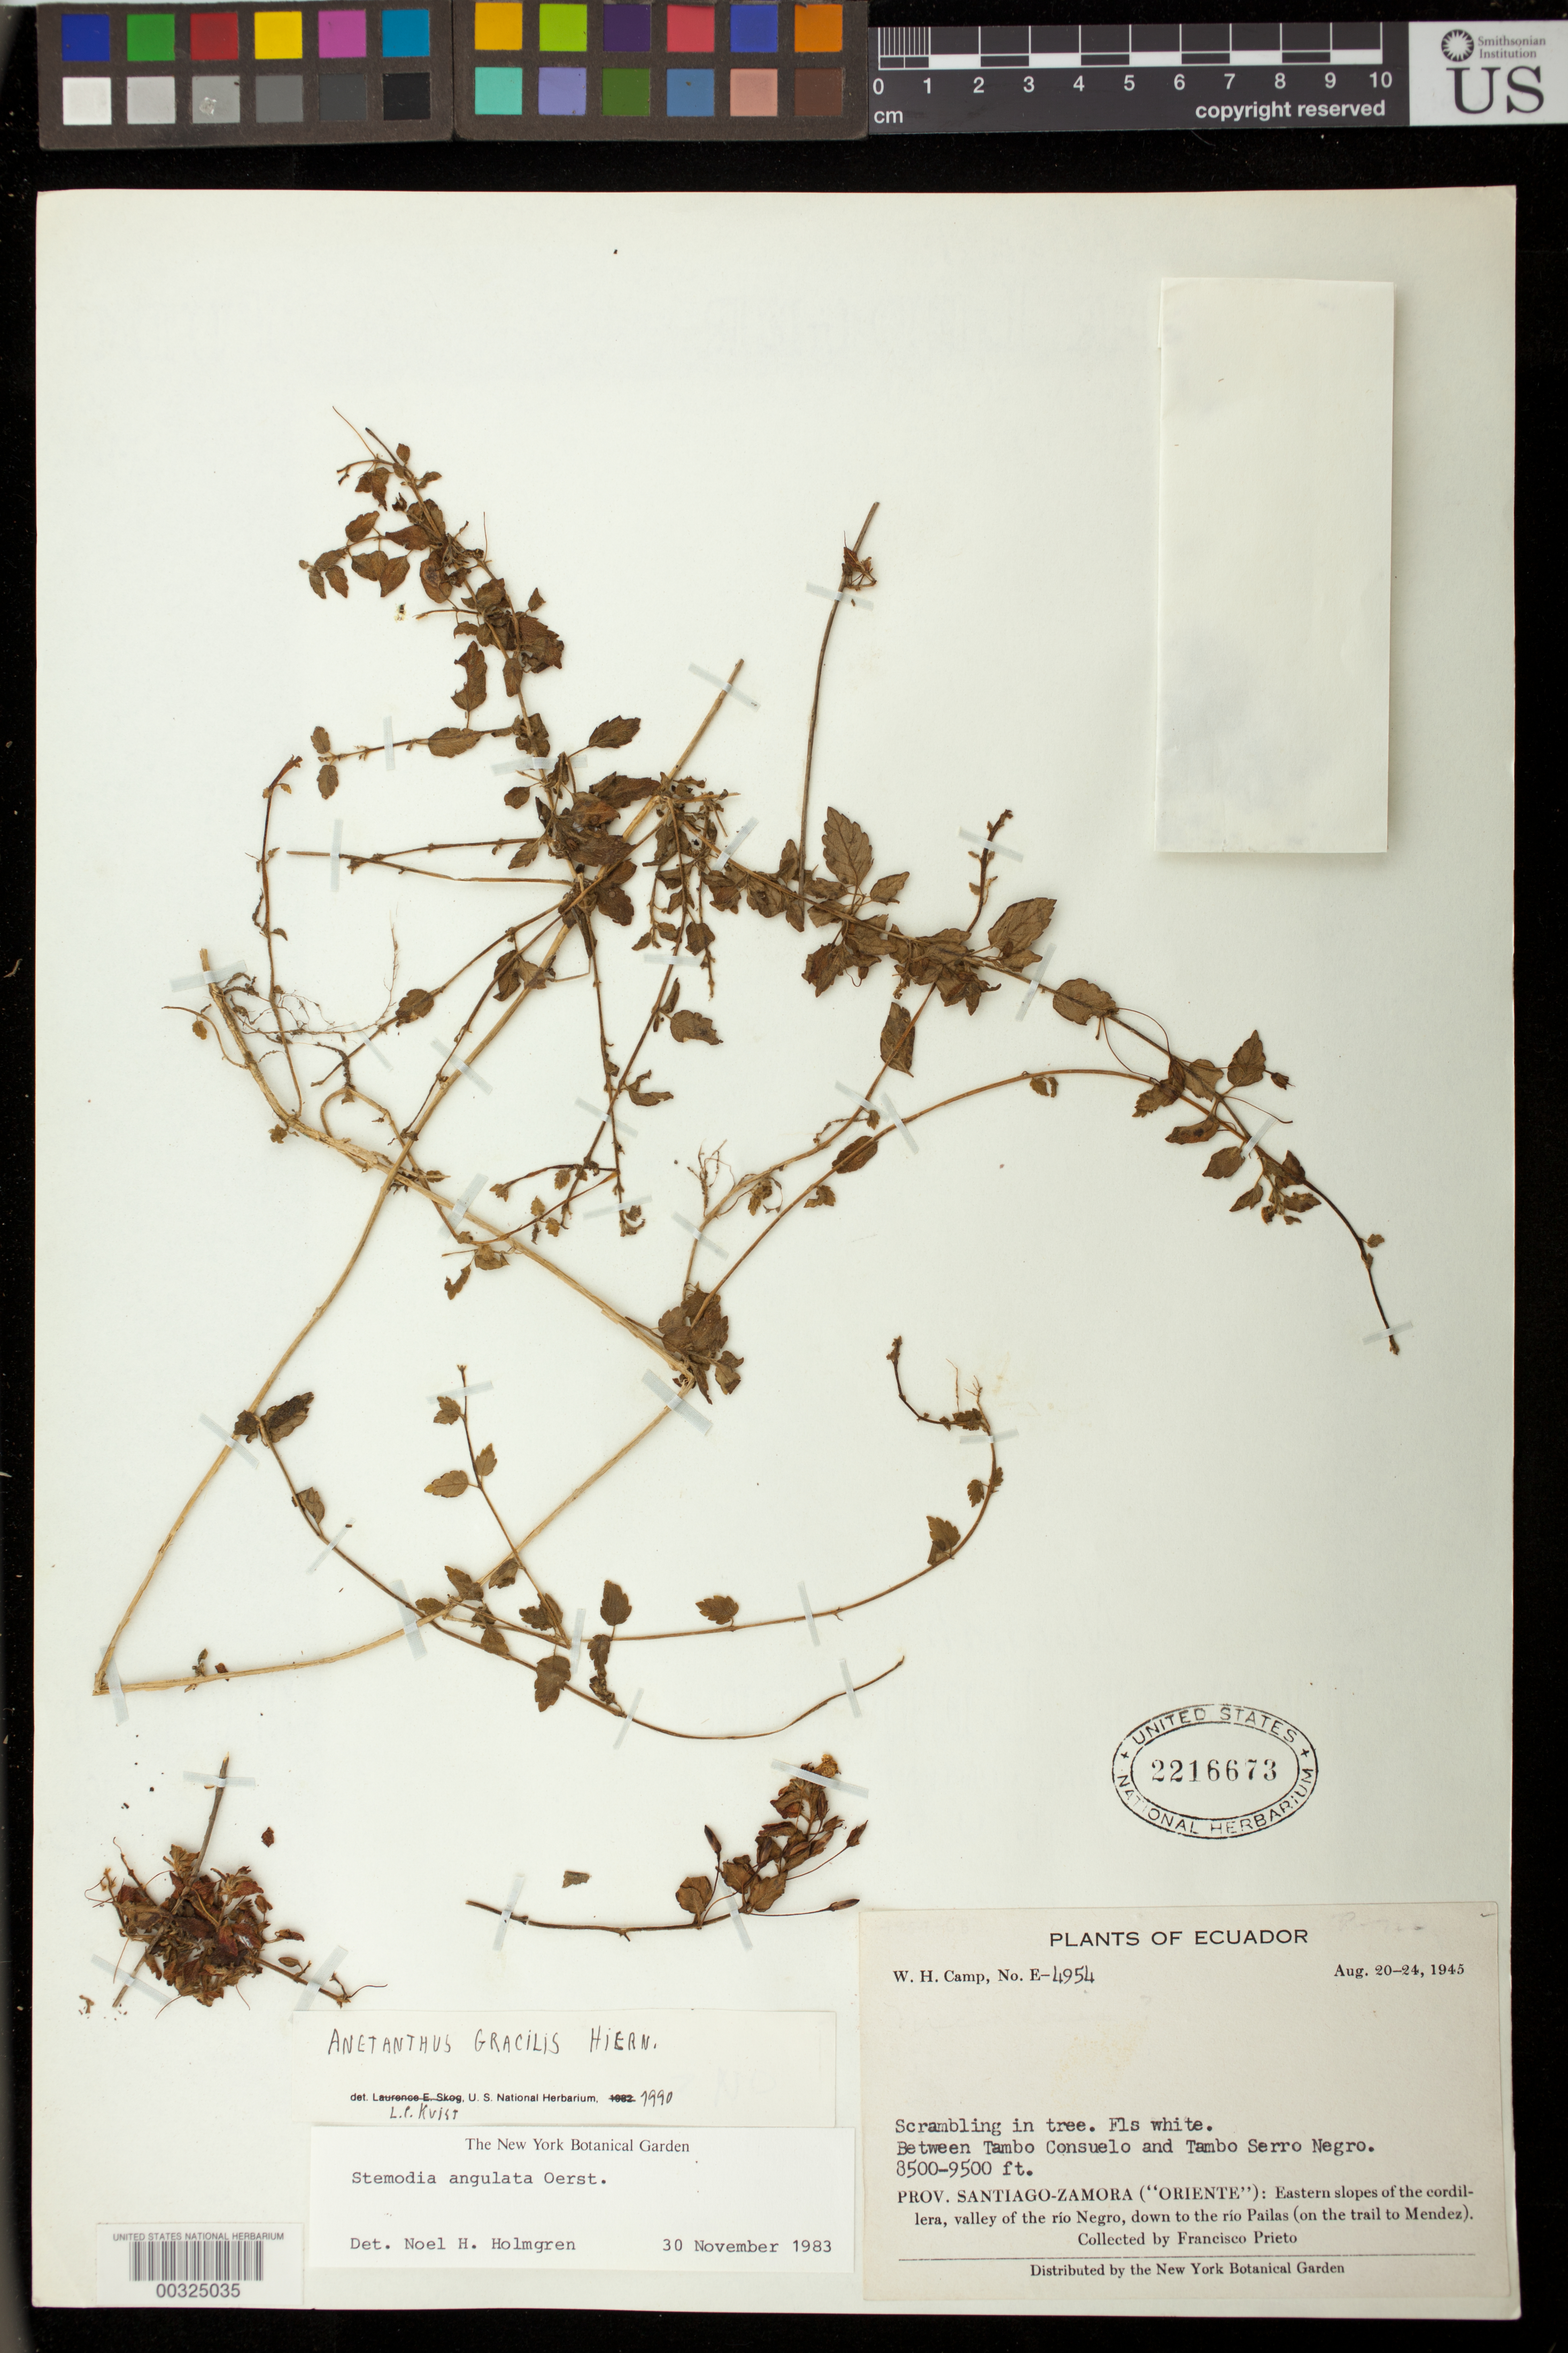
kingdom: Plantae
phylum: Tracheophyta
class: Magnoliopsida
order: Lamiales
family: Gesneriaceae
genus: Anetanthus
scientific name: Anetanthus gracilis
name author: Hiern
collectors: W. H. Camp & F. Prieto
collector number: E- 4954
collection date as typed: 20-24 Aug 1945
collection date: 1945-08-20/1945-08-24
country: Ecuador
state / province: Morona-Santiago / Zamora-Chinchipe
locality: ("Oriente"), between Tambo Consuelo and Tambo Serro Negro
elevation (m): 2591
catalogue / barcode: US 2216673